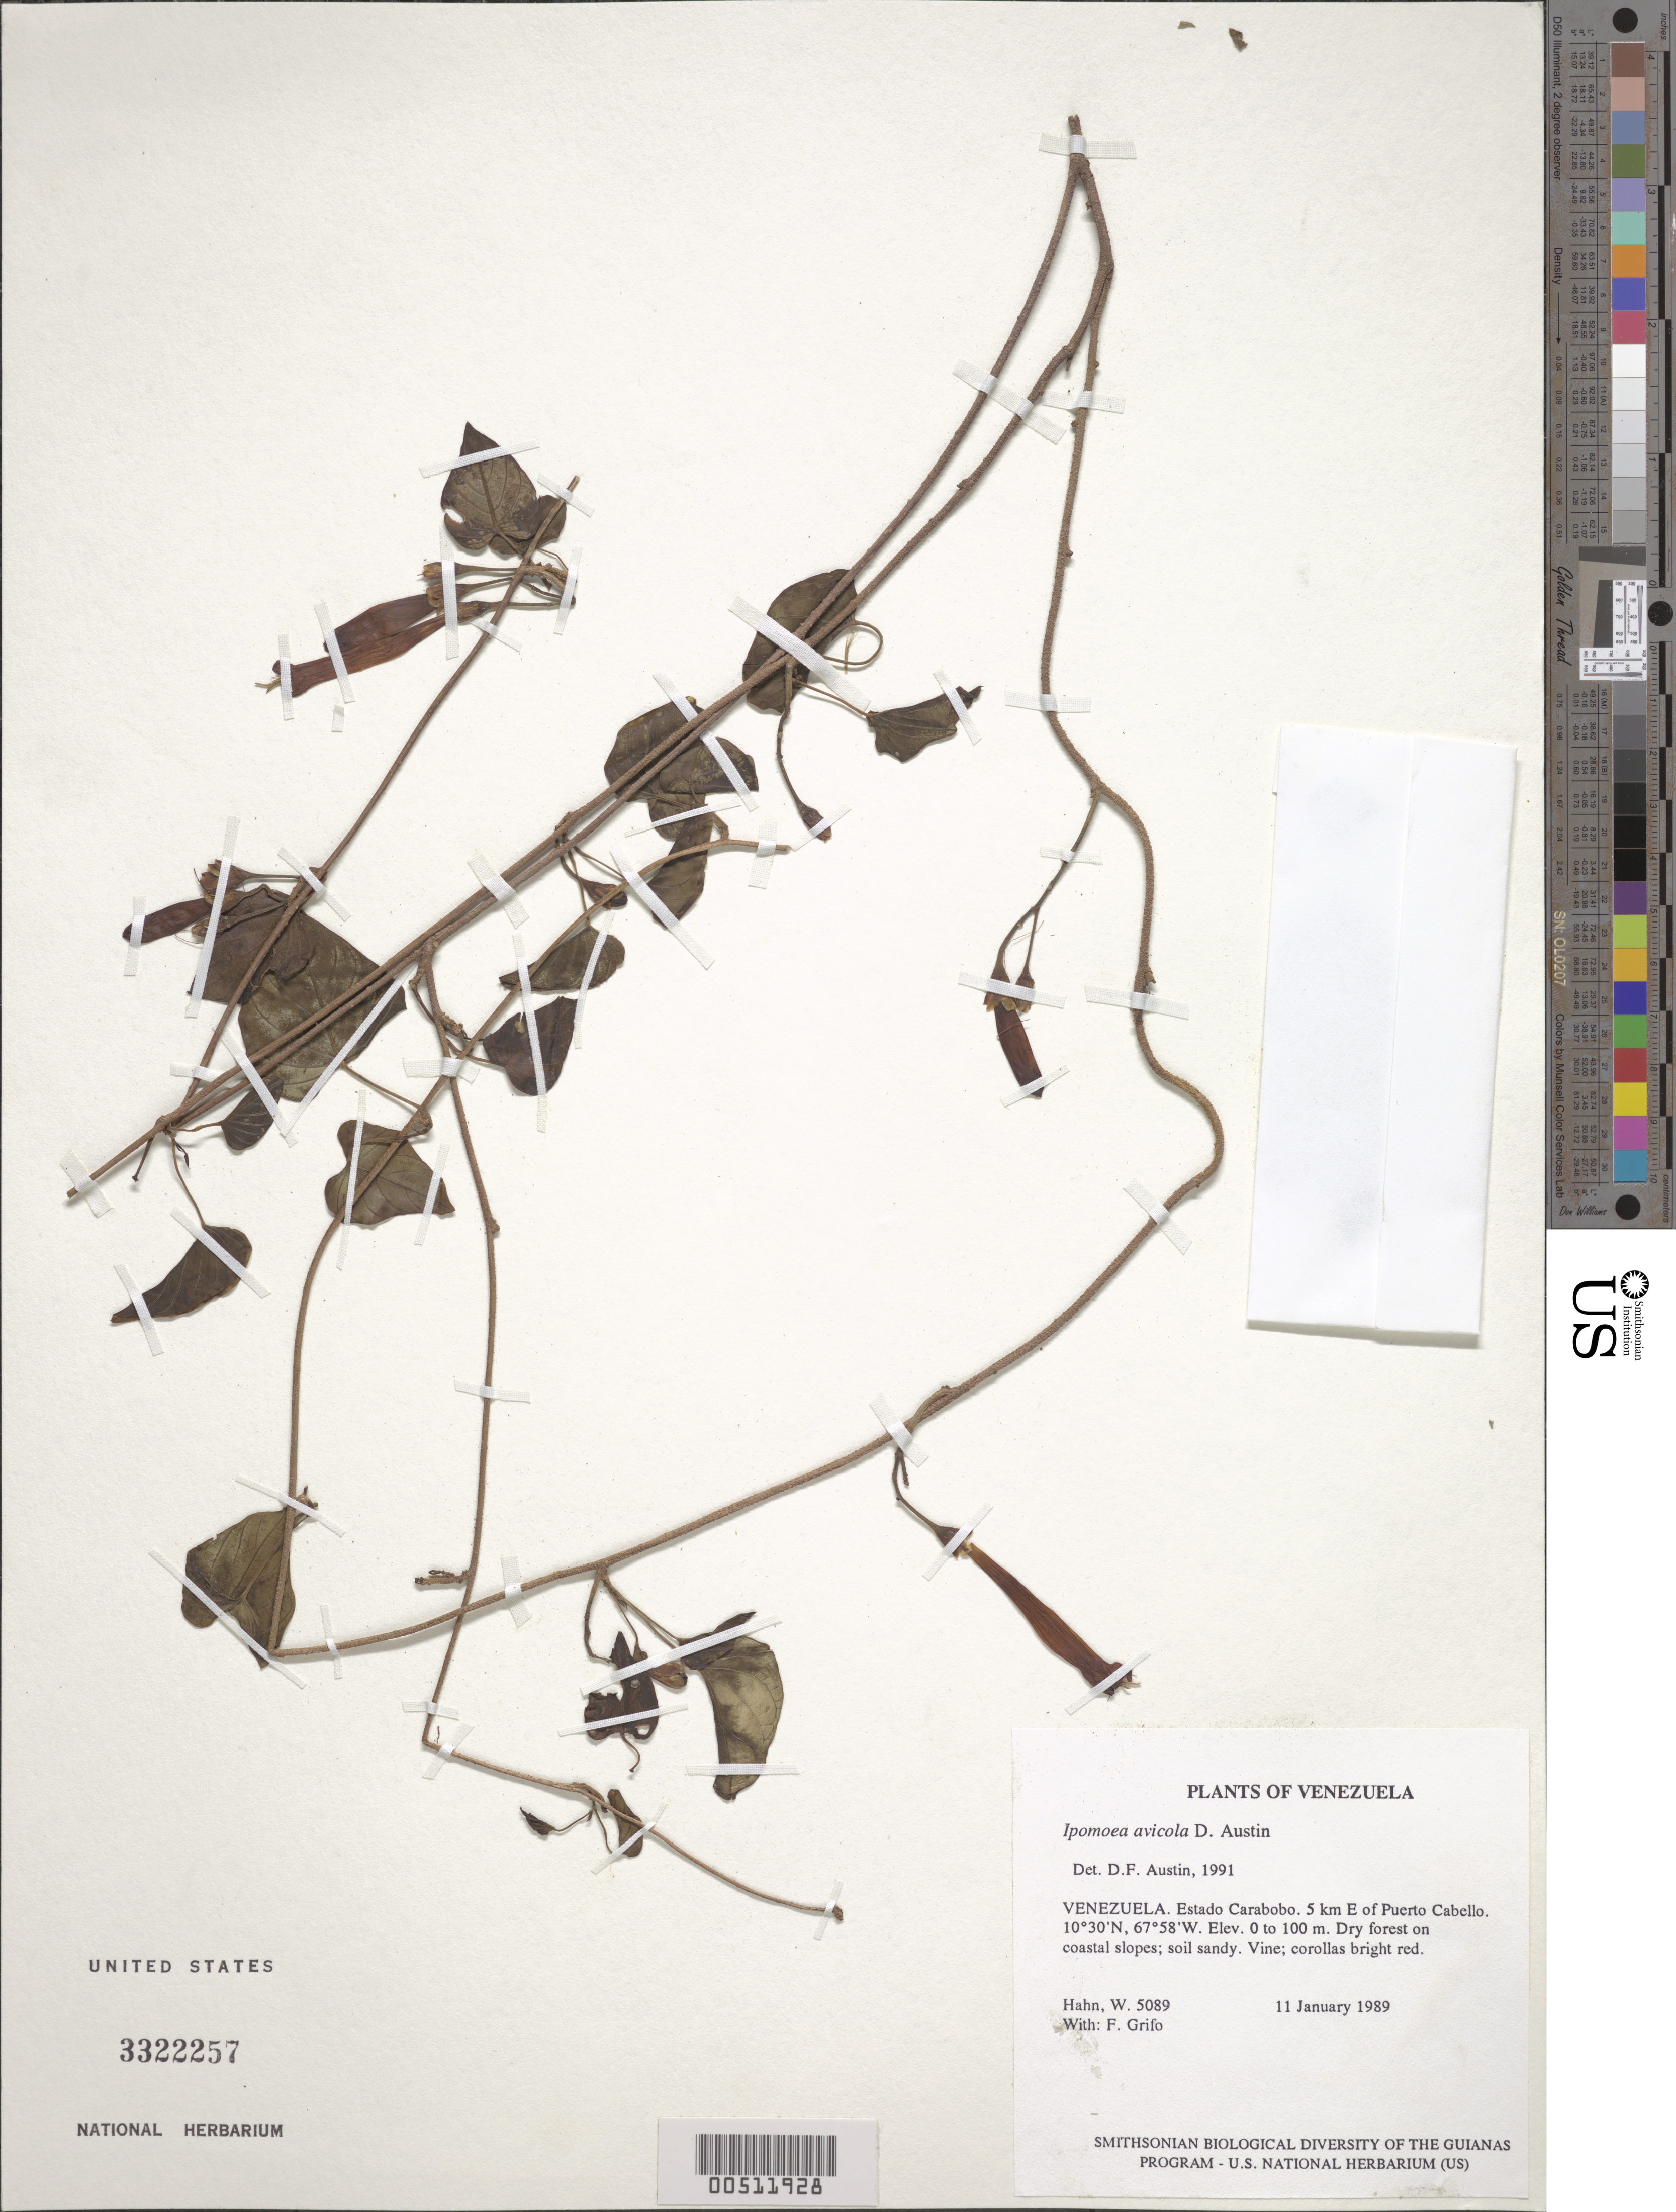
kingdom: Plantae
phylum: Tracheophyta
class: Magnoliopsida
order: Solanales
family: Convolvulaceae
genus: Ipomoea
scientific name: Ipomoea avicola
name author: D.F. Austin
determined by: Austin, D. F.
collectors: W. J. Hahn & F. Grifo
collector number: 5089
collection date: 1989-01-11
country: Venezuela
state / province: Carabobo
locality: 5 km E of Puerto Cabello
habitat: Dry forest on coastal slopes; soil sandy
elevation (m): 0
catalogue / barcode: US 3322257